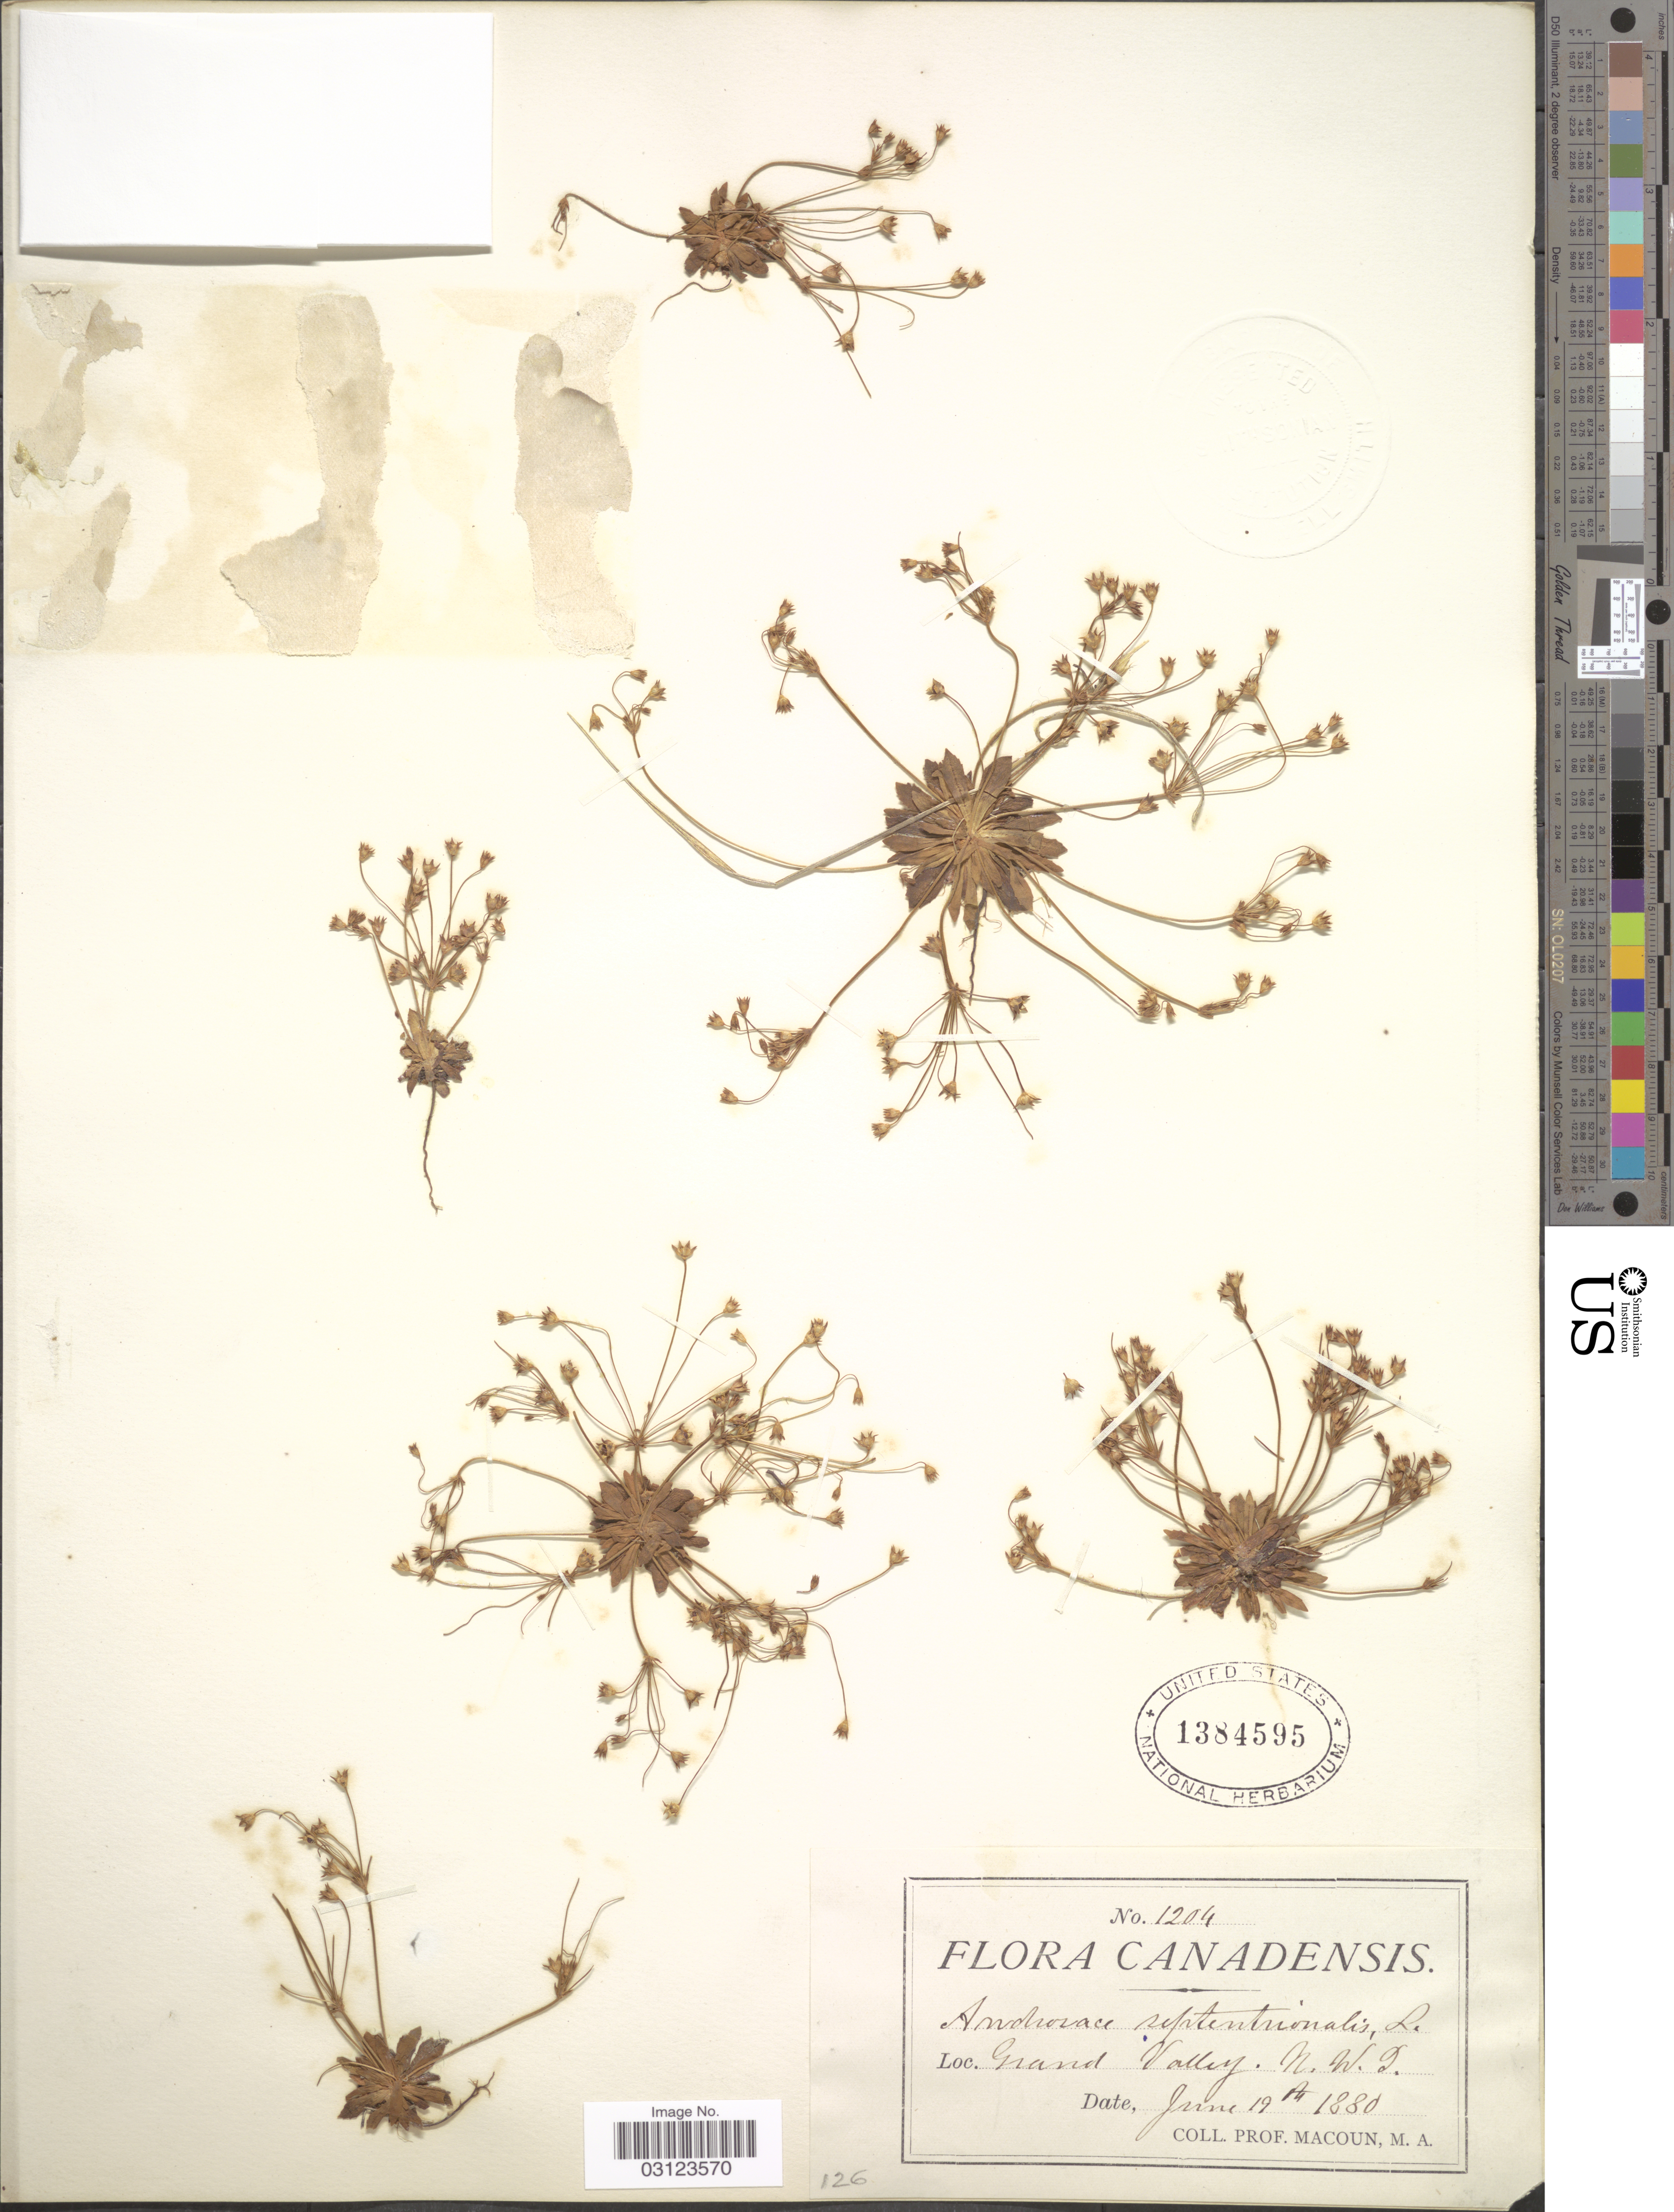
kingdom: Plantae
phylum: Tracheophyta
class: Magnoliopsida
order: Ericales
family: Primulaceae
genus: Androsace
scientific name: Androsace septentrionalis var. puberulenta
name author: (Rydb.) R. Knuth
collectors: -- Macoun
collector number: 1204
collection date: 1880-06-19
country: Canada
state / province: Northwest Territories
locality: Grand Valley. N.W.T.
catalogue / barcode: US 1384595